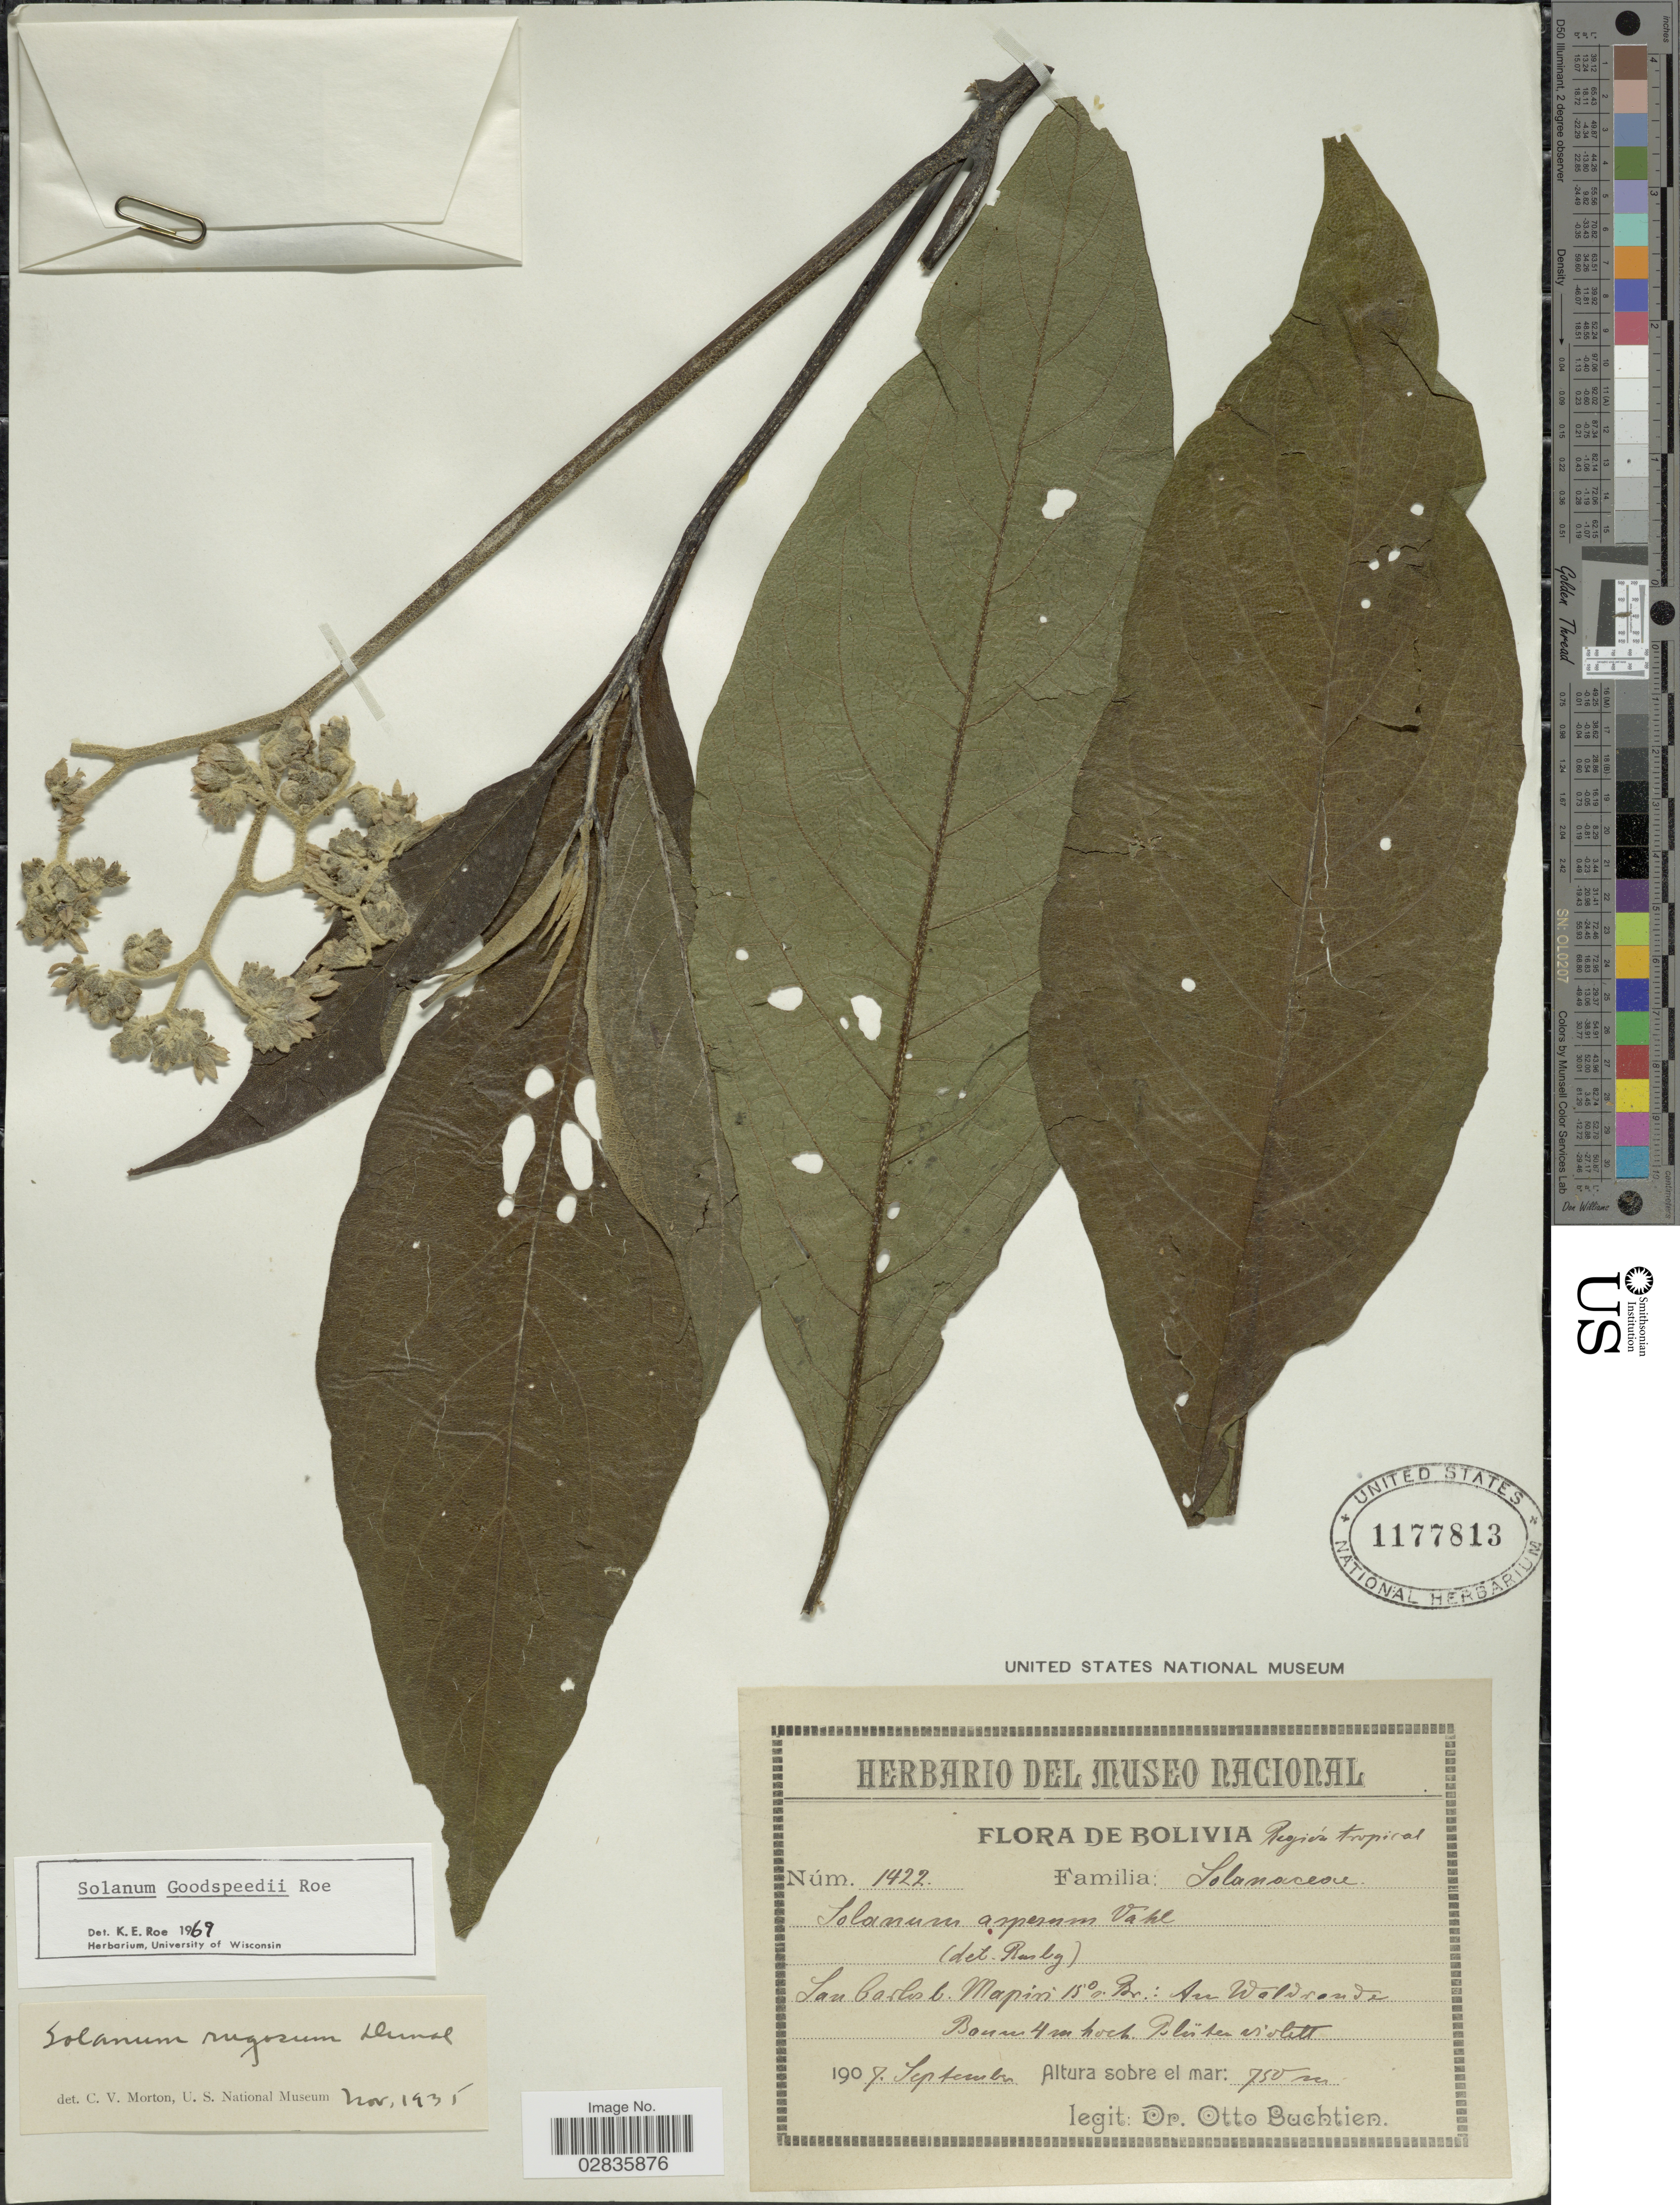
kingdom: Plantae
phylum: Tracheophyta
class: Magnoliopsida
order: Solanales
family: Solanaceae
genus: Solanum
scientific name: Solanum goodspeedii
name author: K.E. Roe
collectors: O. Buchtien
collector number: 1422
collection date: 1907-09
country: Bolivia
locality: Región tropical. San Carlos b. Mapiri 15° n. Br.: An Waldrande.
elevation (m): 750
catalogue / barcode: US 1177813